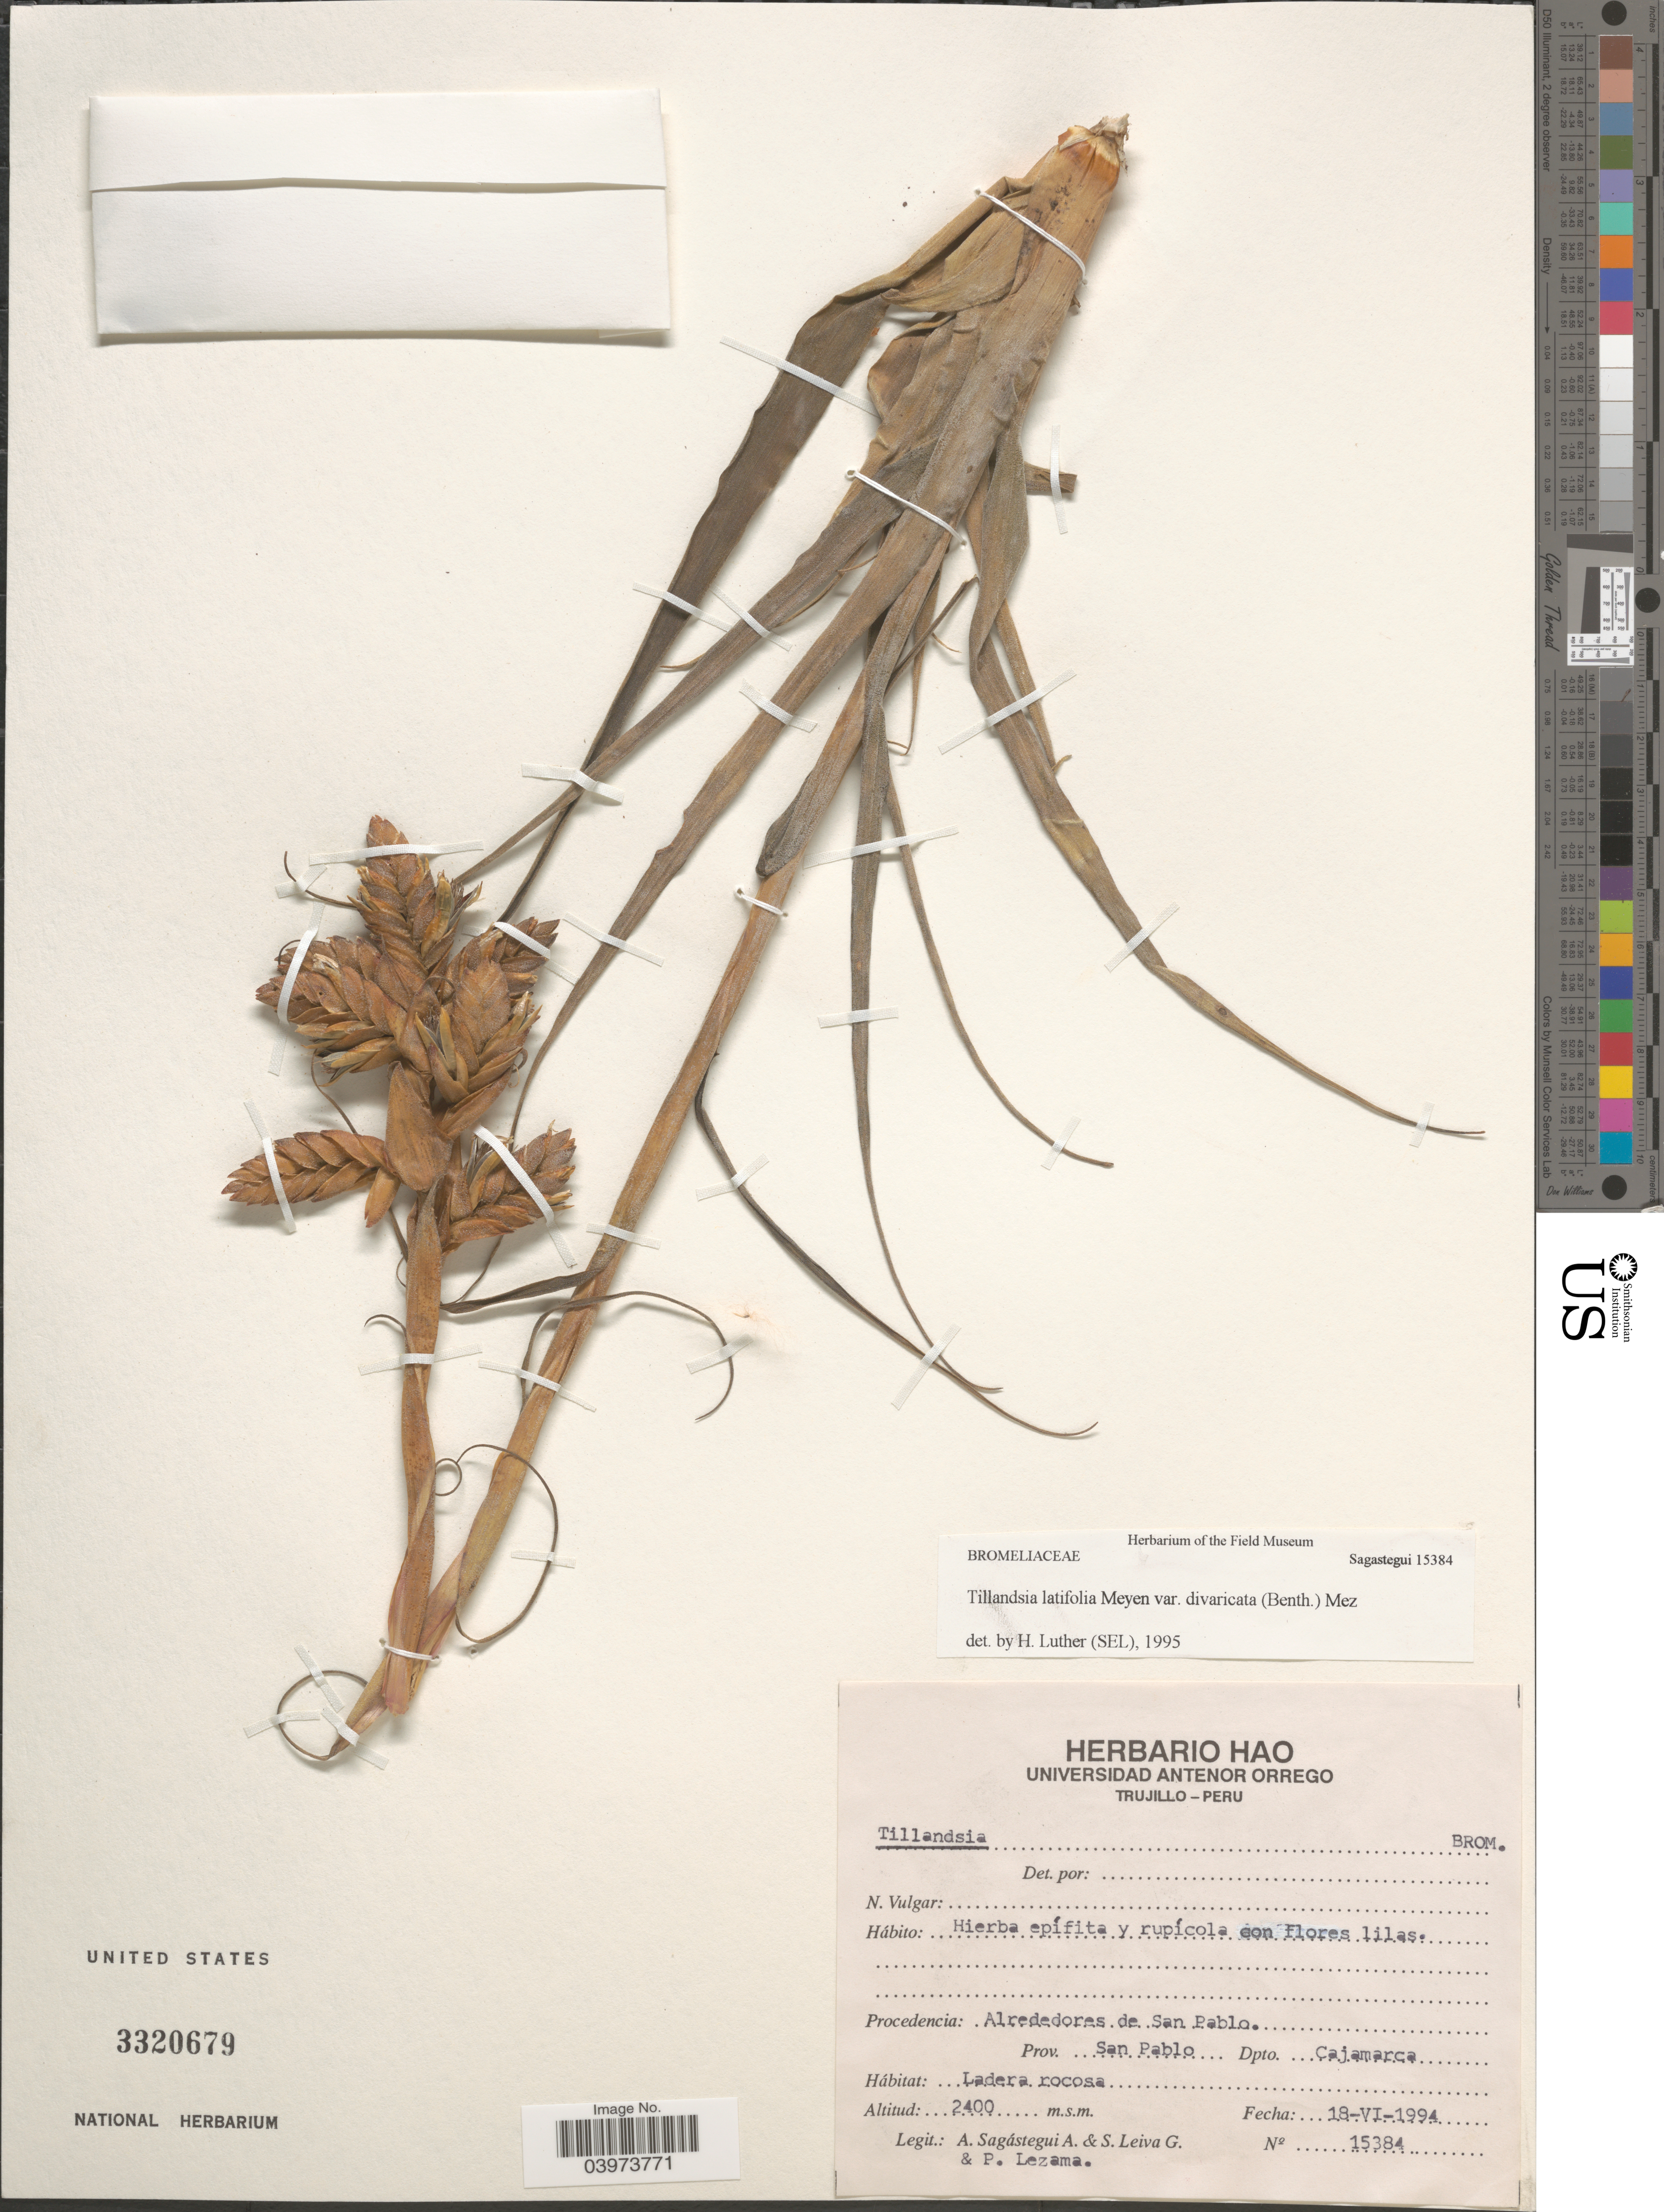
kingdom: Plantae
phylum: Tracheophyta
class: Liliopsida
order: Poales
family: Bromeliaceae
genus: Tillandsia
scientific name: Tillandsia latifolia var. divaricata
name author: (Benth.) Mez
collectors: A. Sagástegui A., S. Leiva G. & P. Lezama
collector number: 15384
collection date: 1994-06-18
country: Peru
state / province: Cajamarca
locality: Alrededores de San Pablo. Prov. San Pablo. Dpto. Cajamarca.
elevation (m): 2400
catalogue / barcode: US 3320679